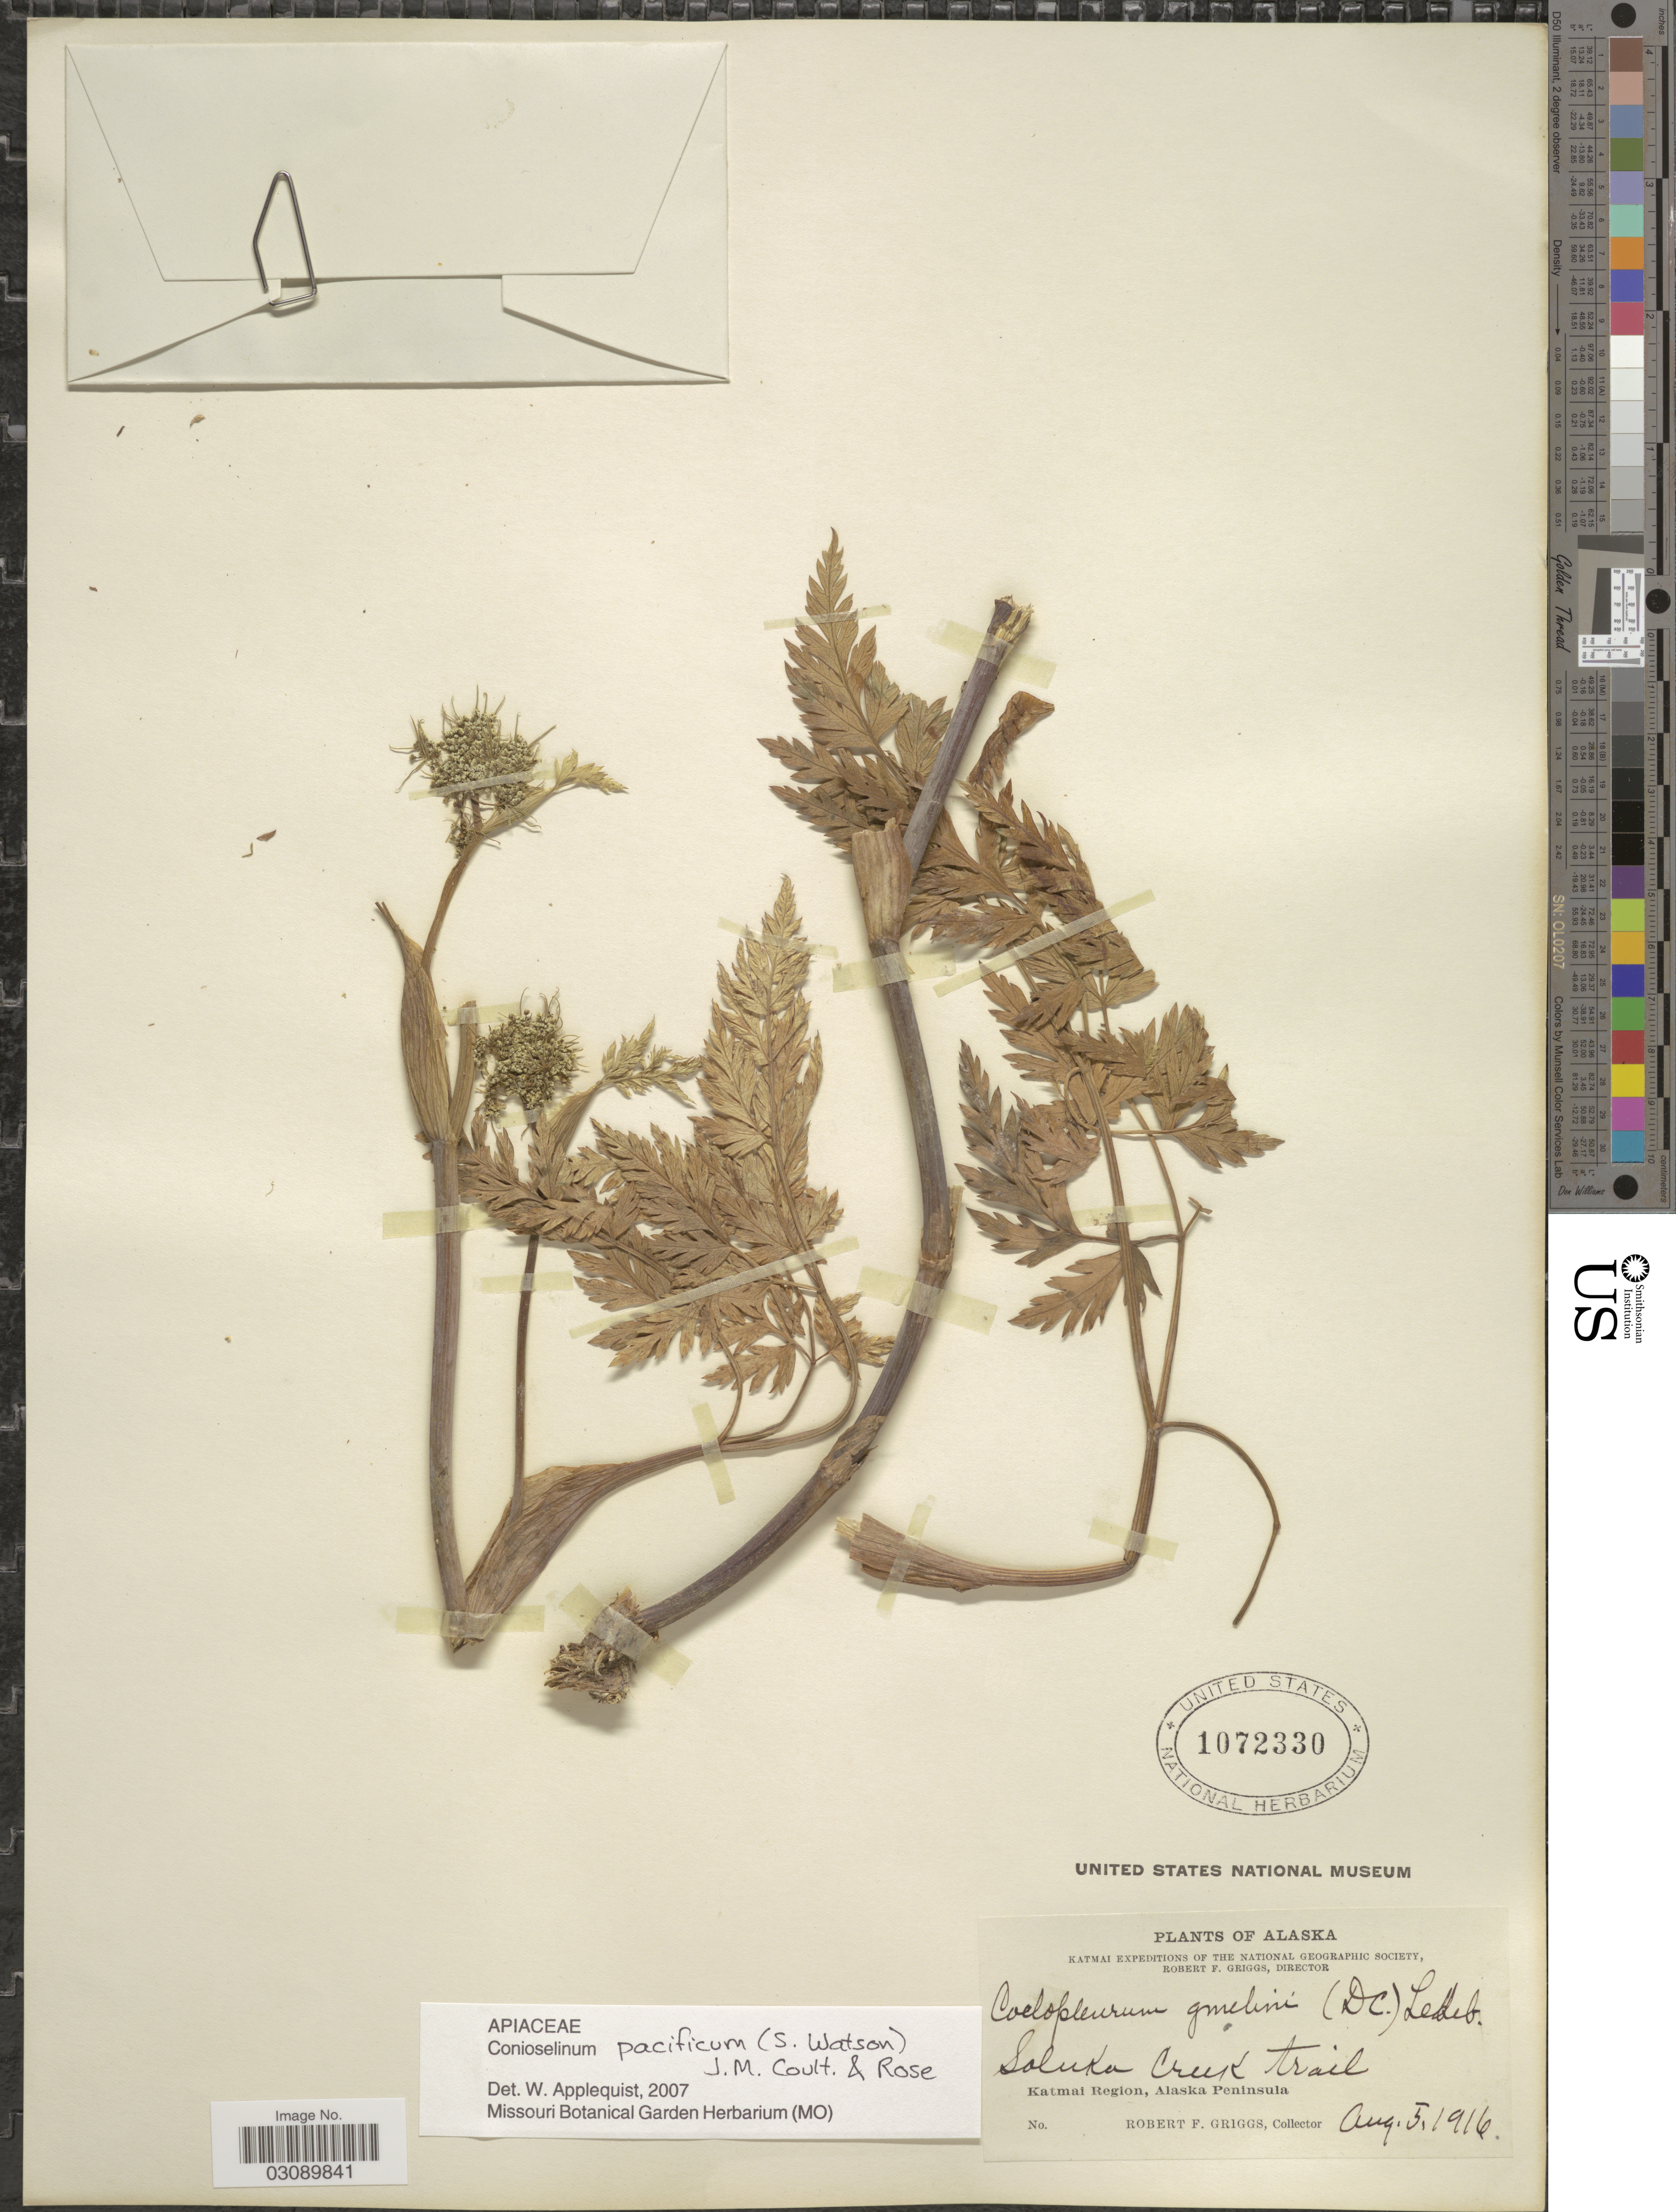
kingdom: Plantae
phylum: Tracheophyta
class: Magnoliopsida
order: Apiales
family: Apiaceae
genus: Conioselinum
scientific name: Conioselinum pacificum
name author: (S. Watson) J.M. Coult. & Rose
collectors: R. F. Griggs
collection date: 1916-08-05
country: United States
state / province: Alaska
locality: Soluka Creek trail. Katmai Region, Alaska Peninsula.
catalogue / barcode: US 1072330